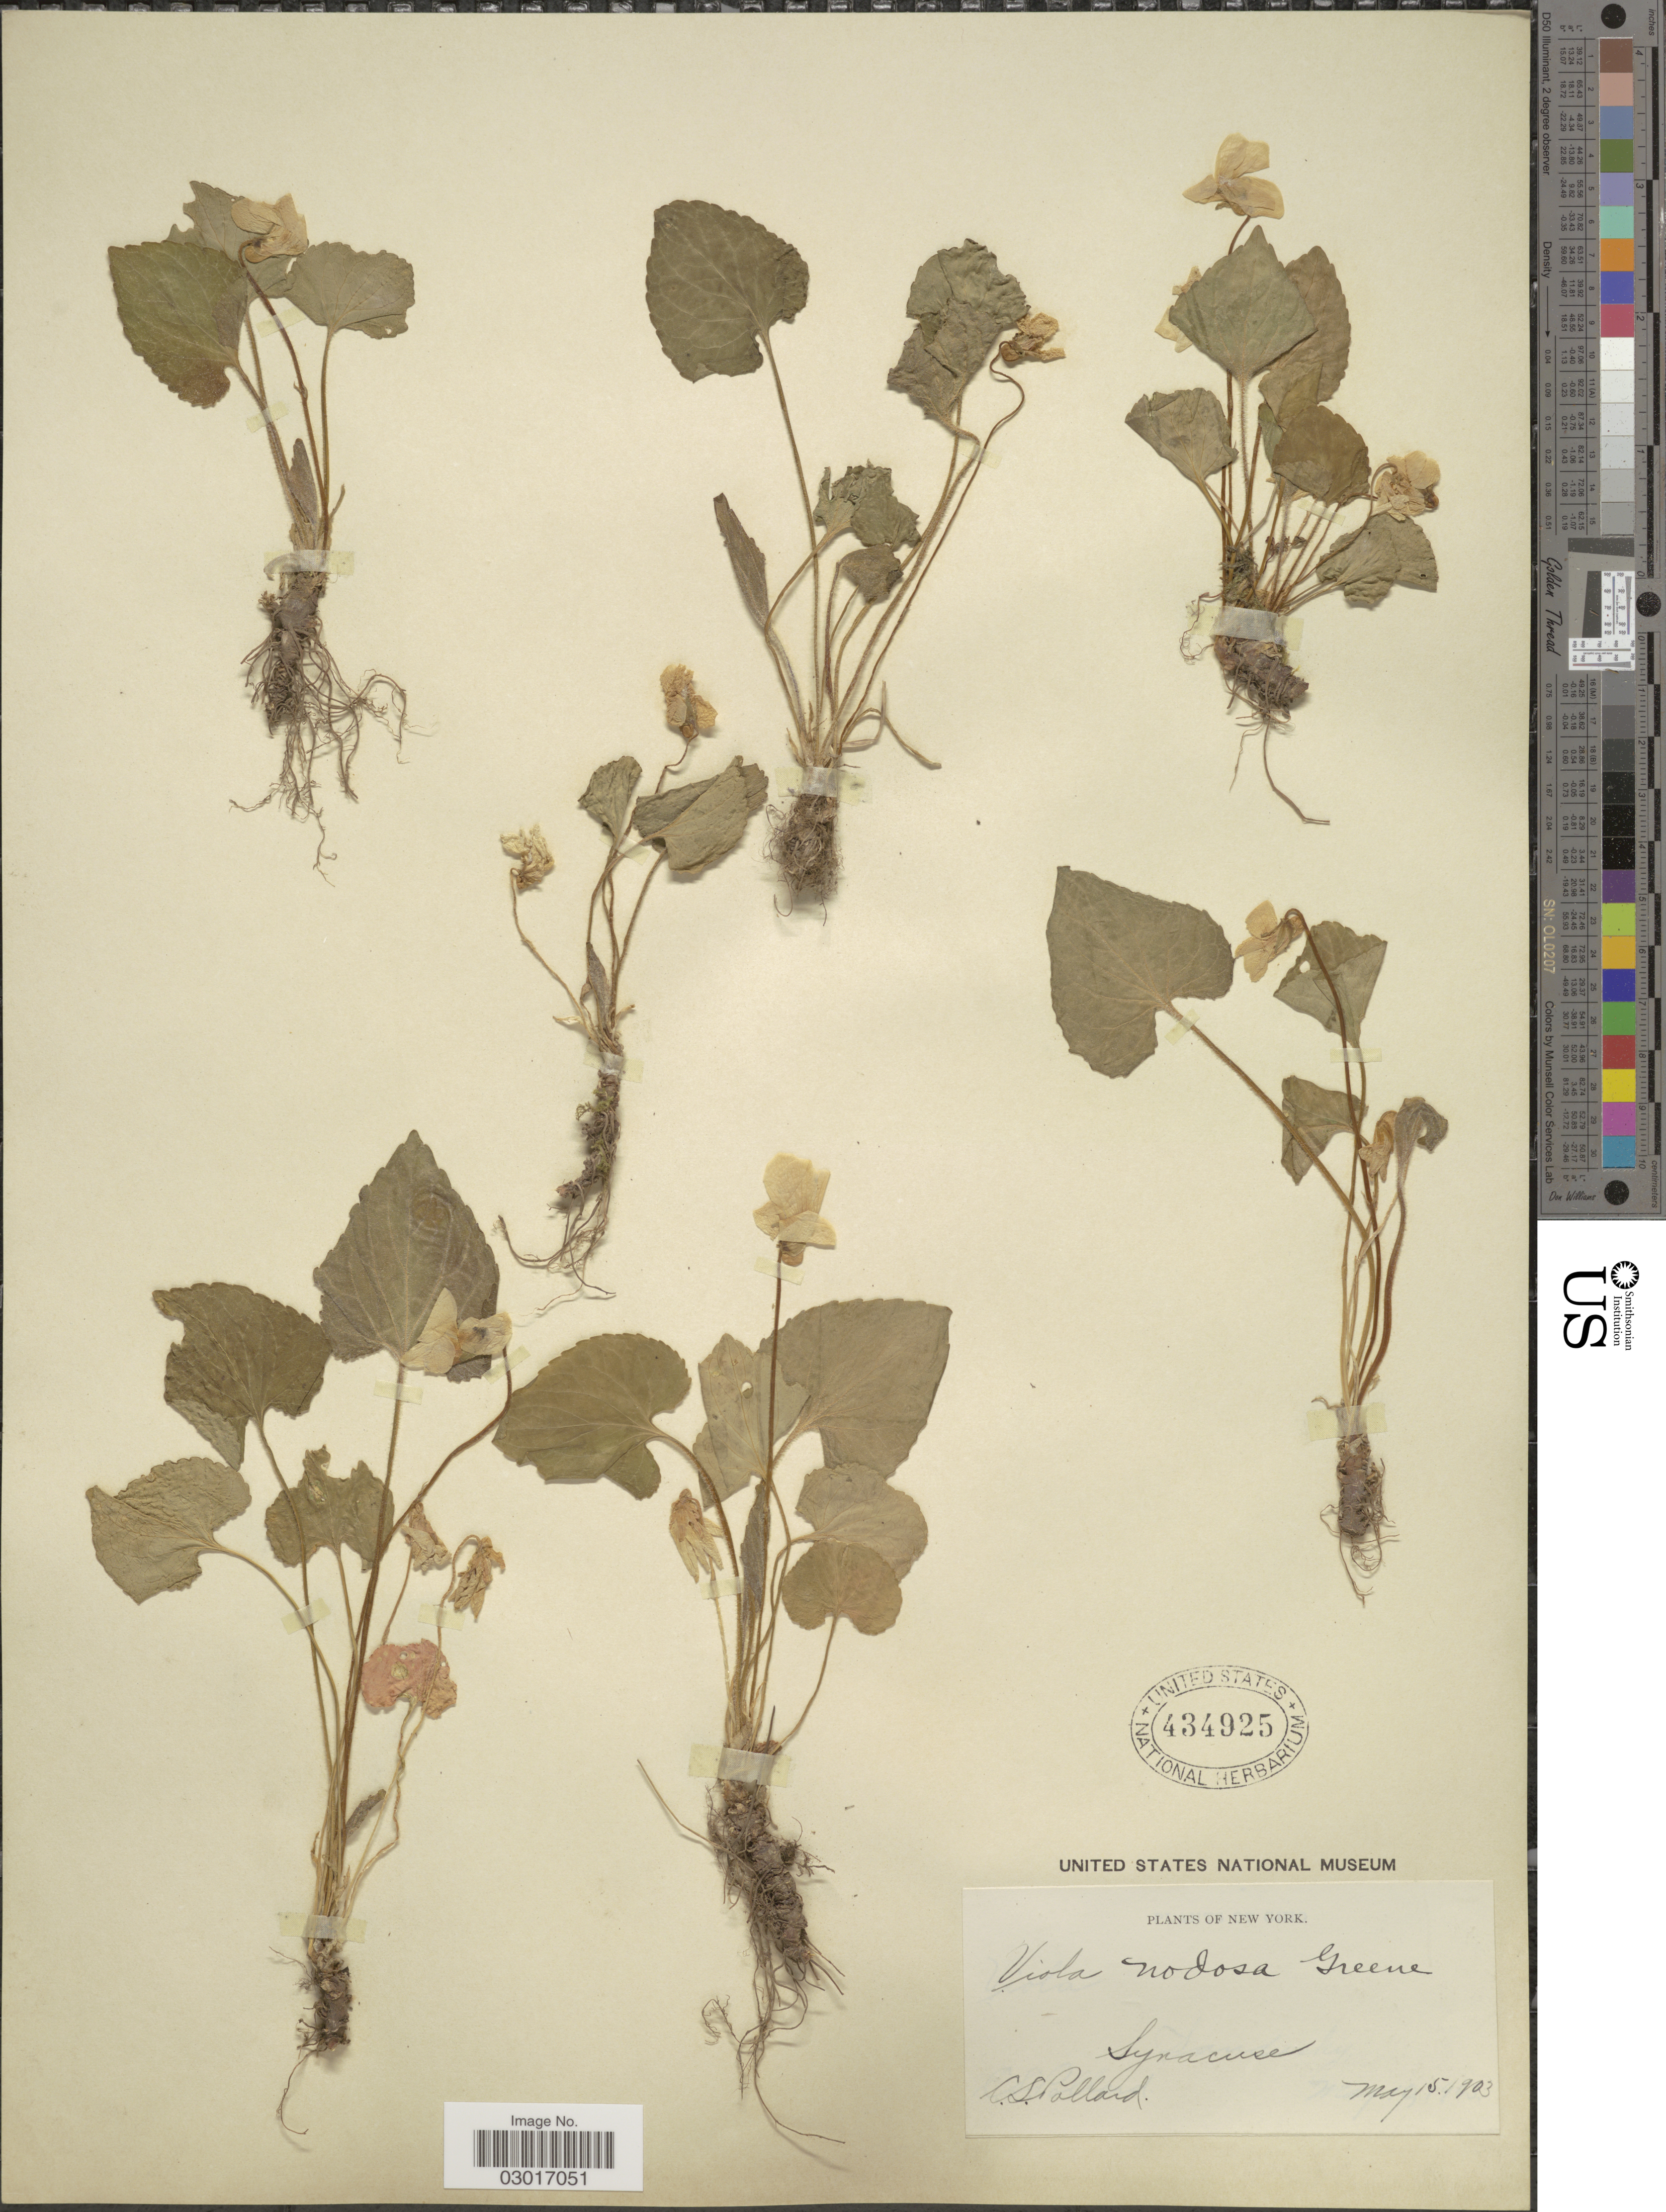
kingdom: Plantae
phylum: Tracheophyta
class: Magnoliopsida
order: Malpighiales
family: Violaceae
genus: Viola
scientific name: Viola sororia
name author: Willd.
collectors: C. L. Pollard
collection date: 1903-05-05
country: United States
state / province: New York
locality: Syracuse.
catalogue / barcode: US 434925